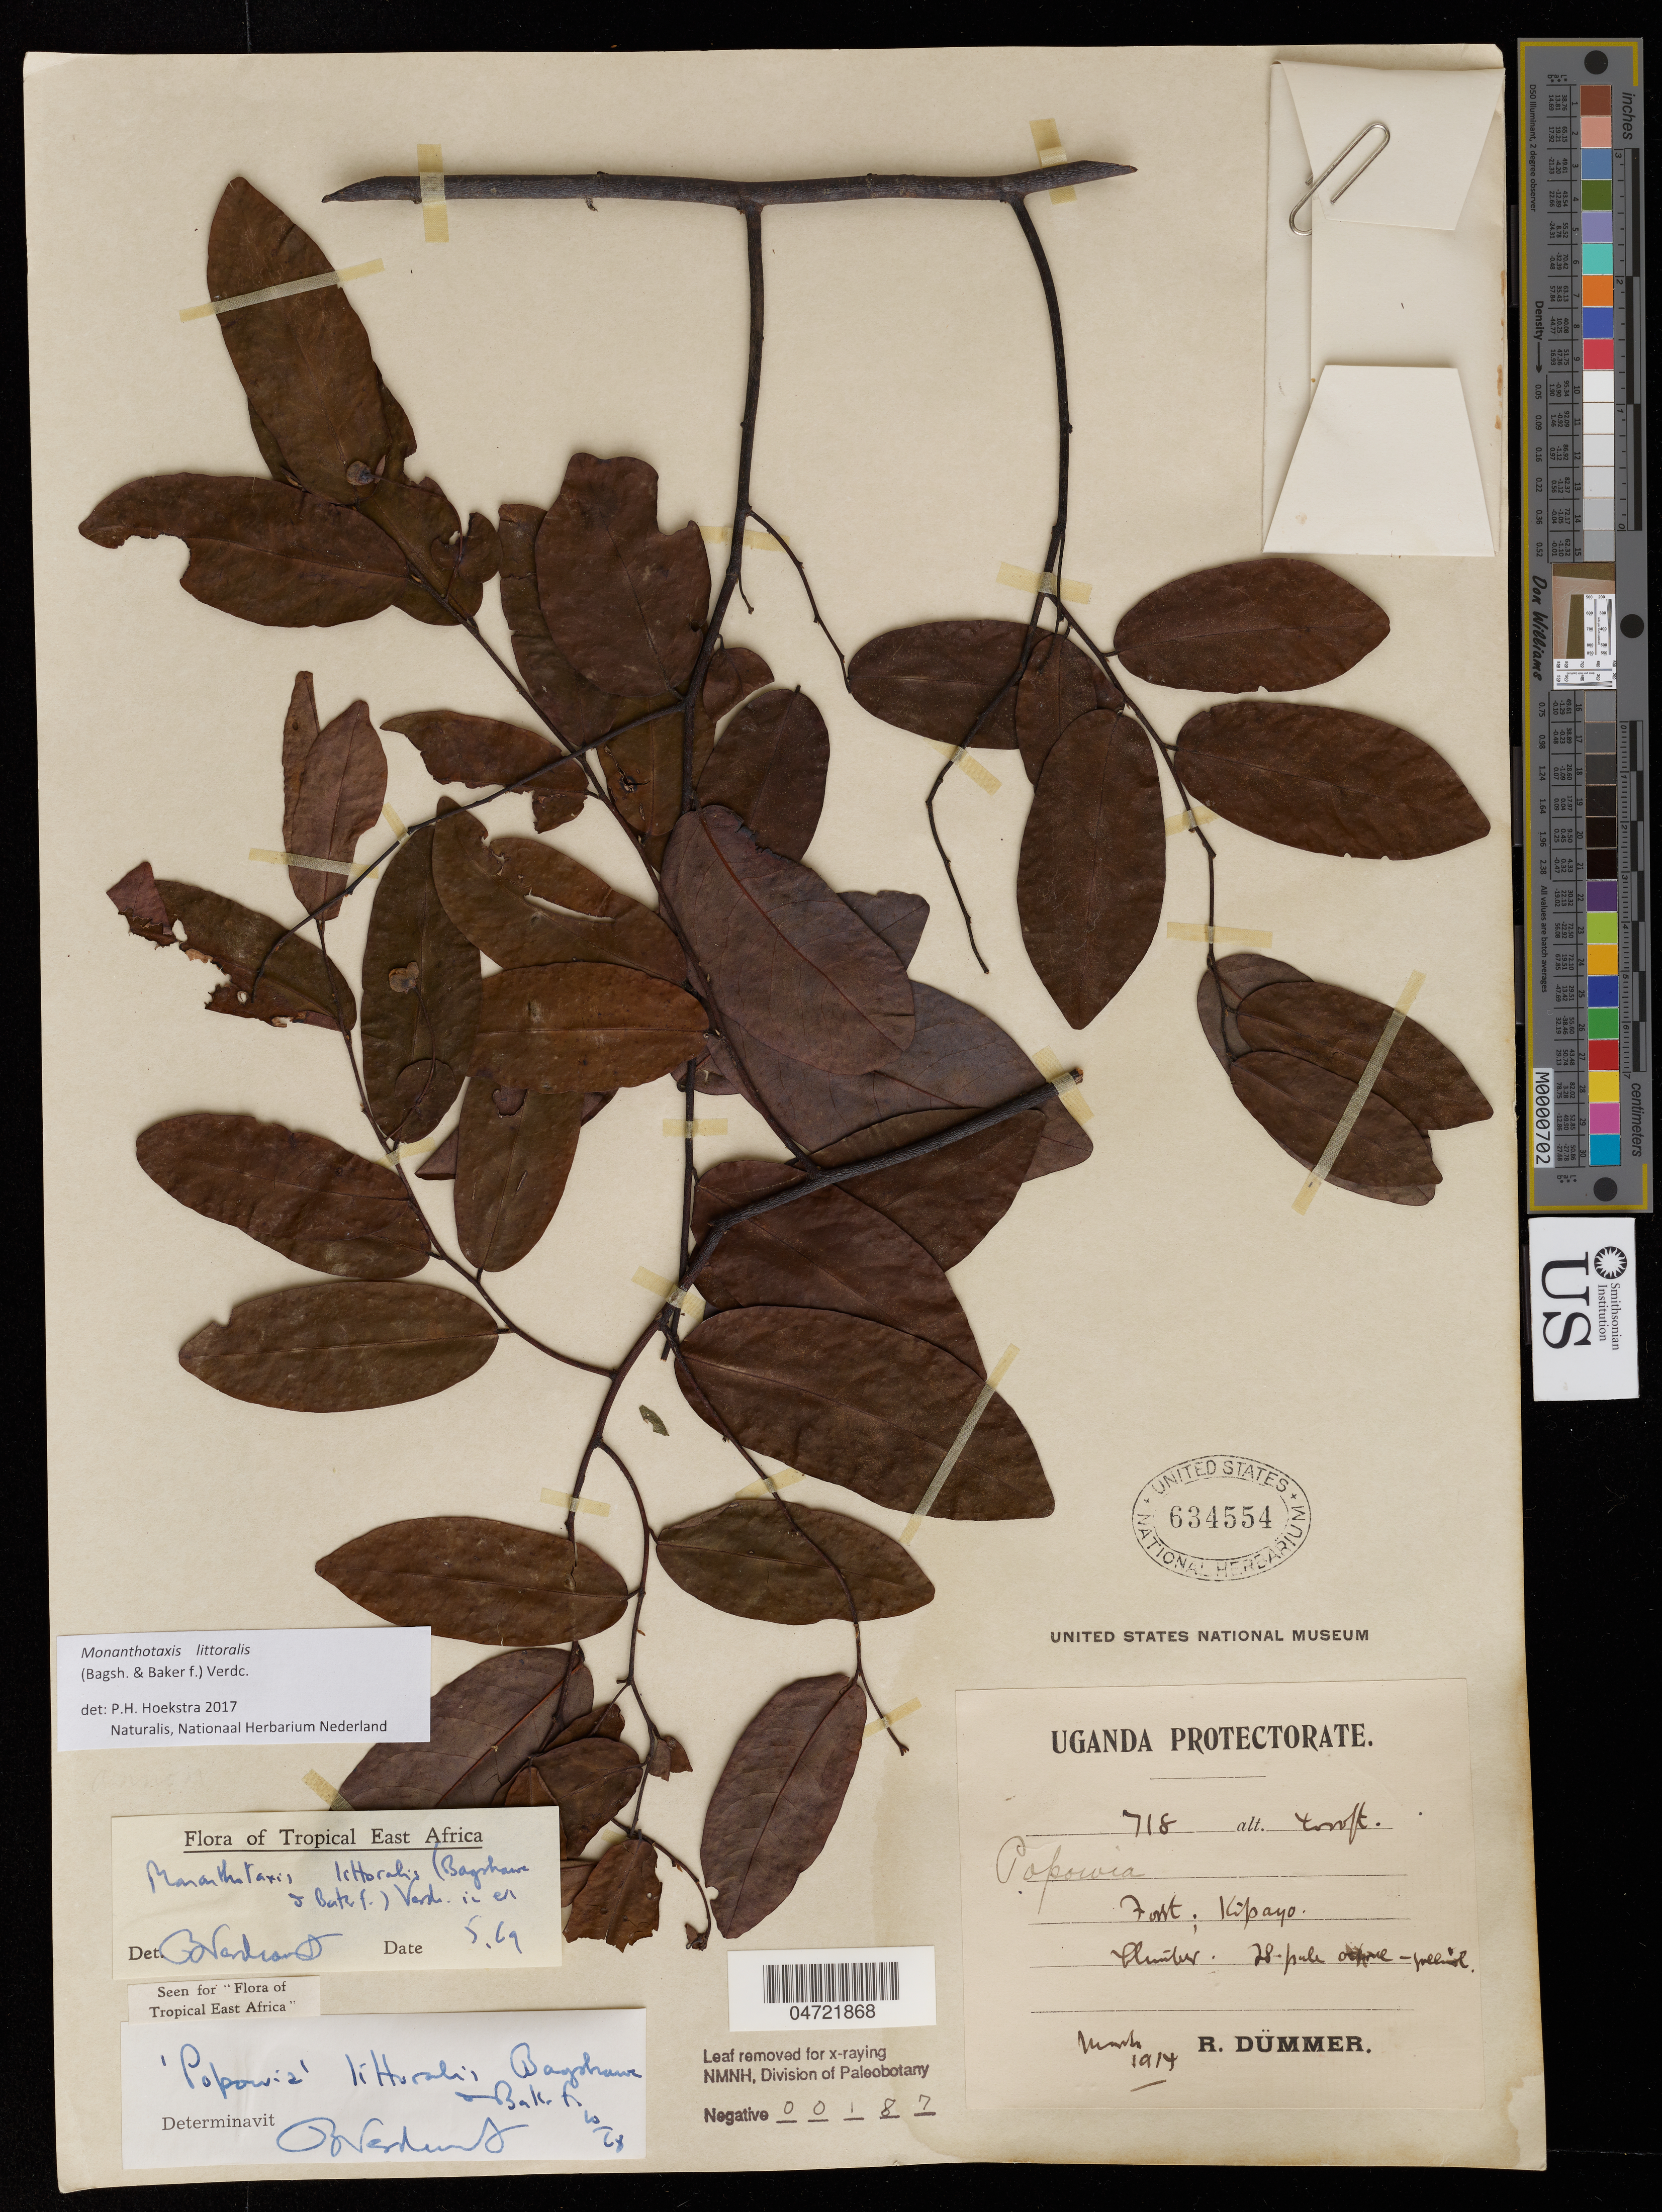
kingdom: Plantae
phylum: Tracheophyta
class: Magnoliopsida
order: Magnoliales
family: Annonaceae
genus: Monanthotaxis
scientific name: Monanthotaxis littoralis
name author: (Bagsh. & Baker f.) Verdc.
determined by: Hoekstra, P. H.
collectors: R. A. Dümmer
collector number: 718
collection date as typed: Feb 1914 to -- Mar 1914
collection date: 1914-02/1914-03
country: Uganda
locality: Kipayo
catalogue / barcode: US 634554